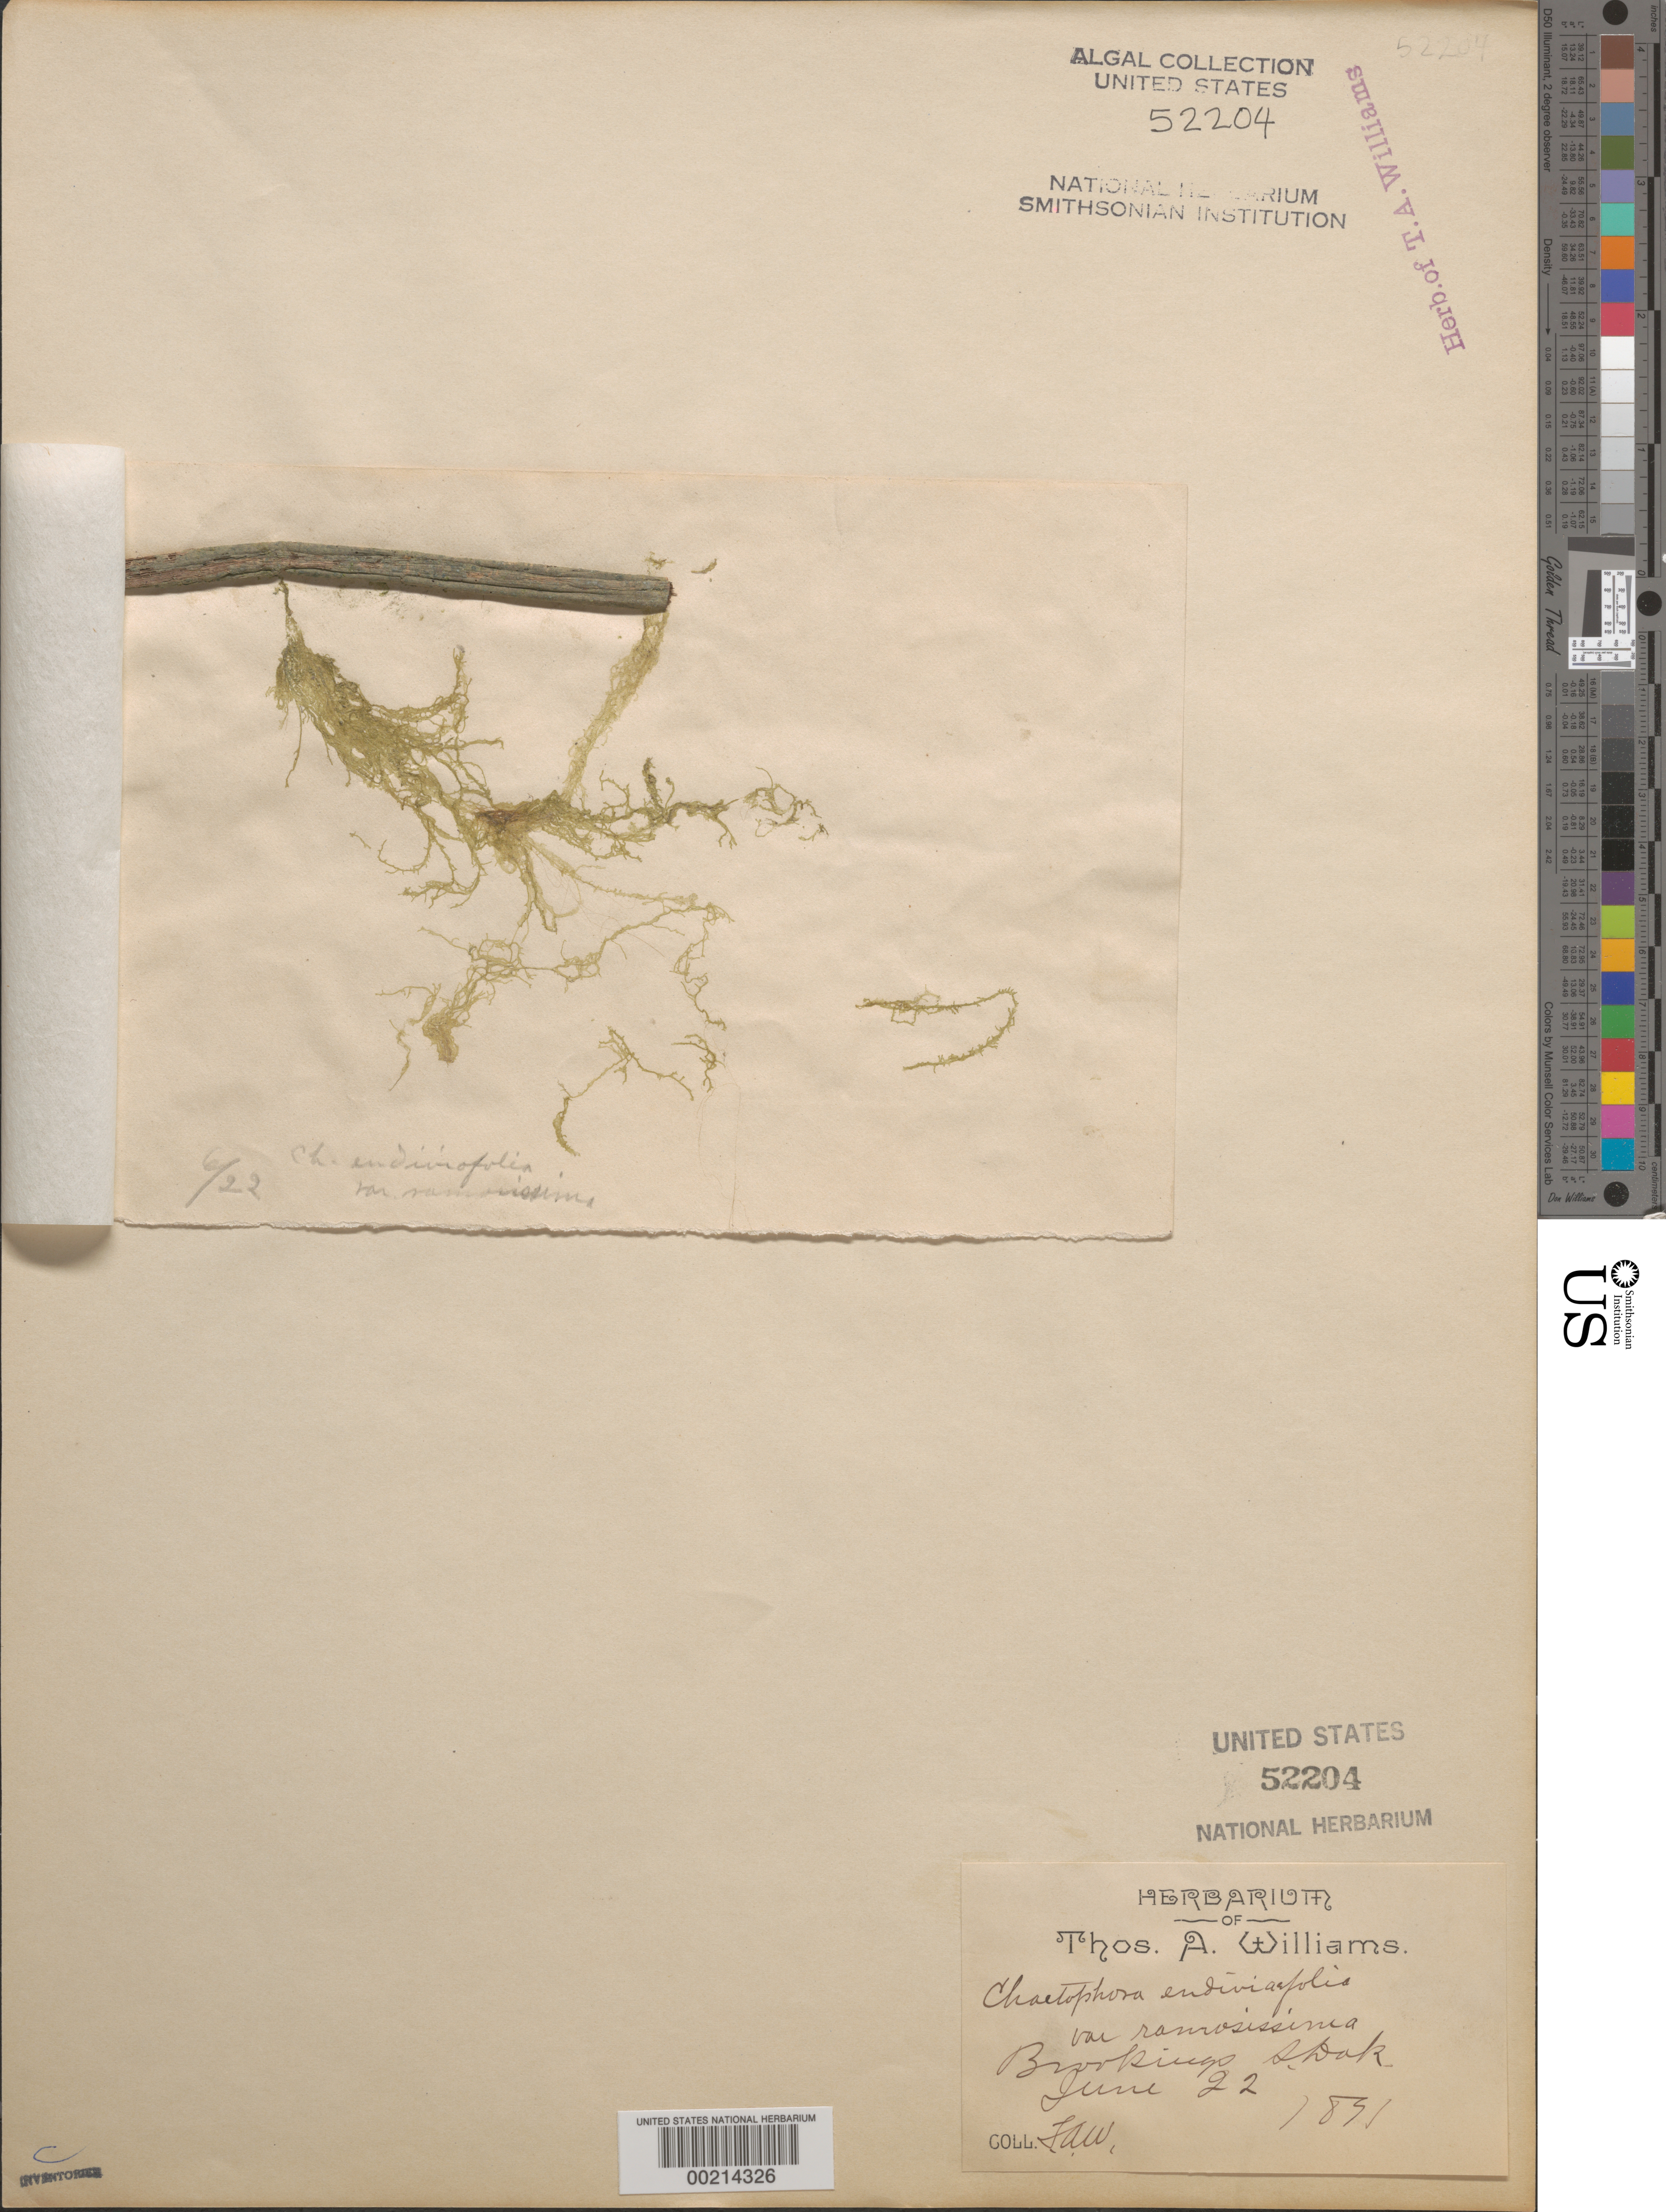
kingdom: Plantae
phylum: Tracheophyta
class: Magnoliopsida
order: Asterales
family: Asteraceae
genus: Chaetophora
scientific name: Chaetophora lobata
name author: Schrank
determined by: Algae name updating Project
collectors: T. A. Williams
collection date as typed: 22 Jun 1891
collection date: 1891-06-22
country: United States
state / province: South Dakota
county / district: Brookings County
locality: Brookings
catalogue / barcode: US 52204